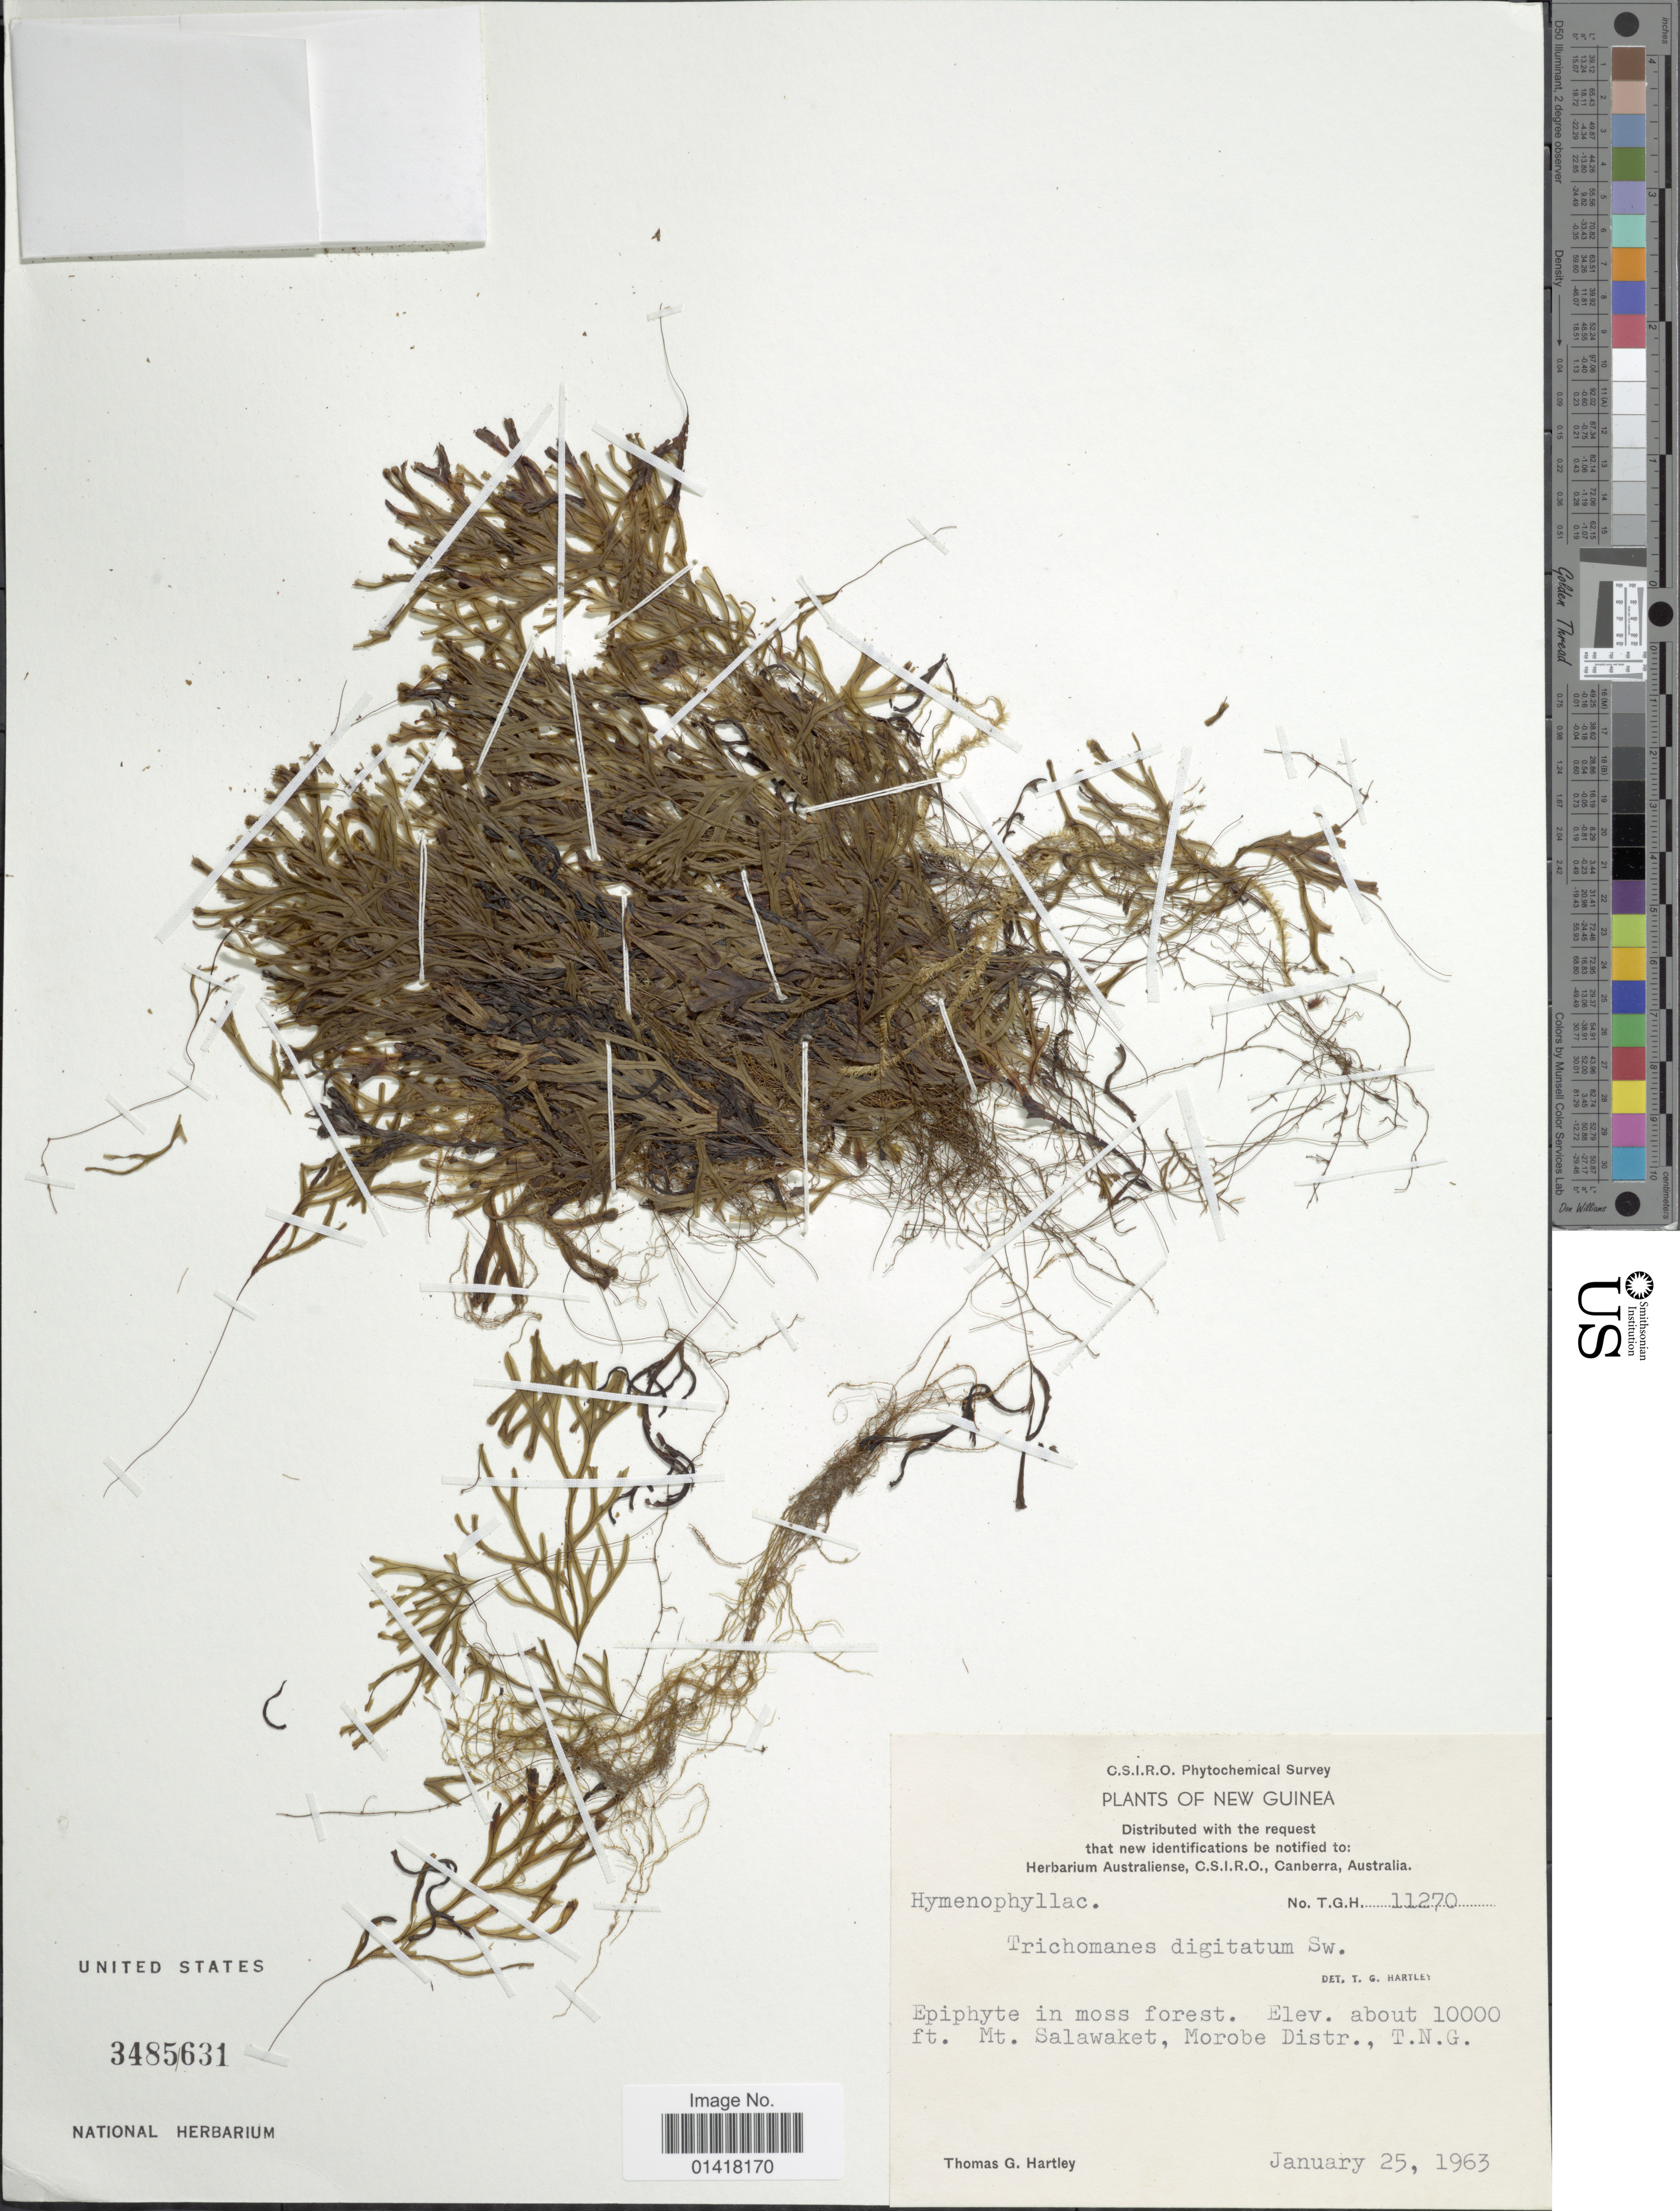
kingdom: Plantae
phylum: Tracheophyta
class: Polypodiopsida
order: Hymenophyllales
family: Hymenophyllaceae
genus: Hymenophyllum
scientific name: Hymenophyllum digitatum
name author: (Sw.) Fosberg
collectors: T. G. Hartley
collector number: T.G.H. 11270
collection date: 1963-01-25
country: Papua New Guinea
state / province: Morobe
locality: New Guinea. Mt. Salawaket, Morobe Distr. T.N.G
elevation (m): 3048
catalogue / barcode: US 3485631